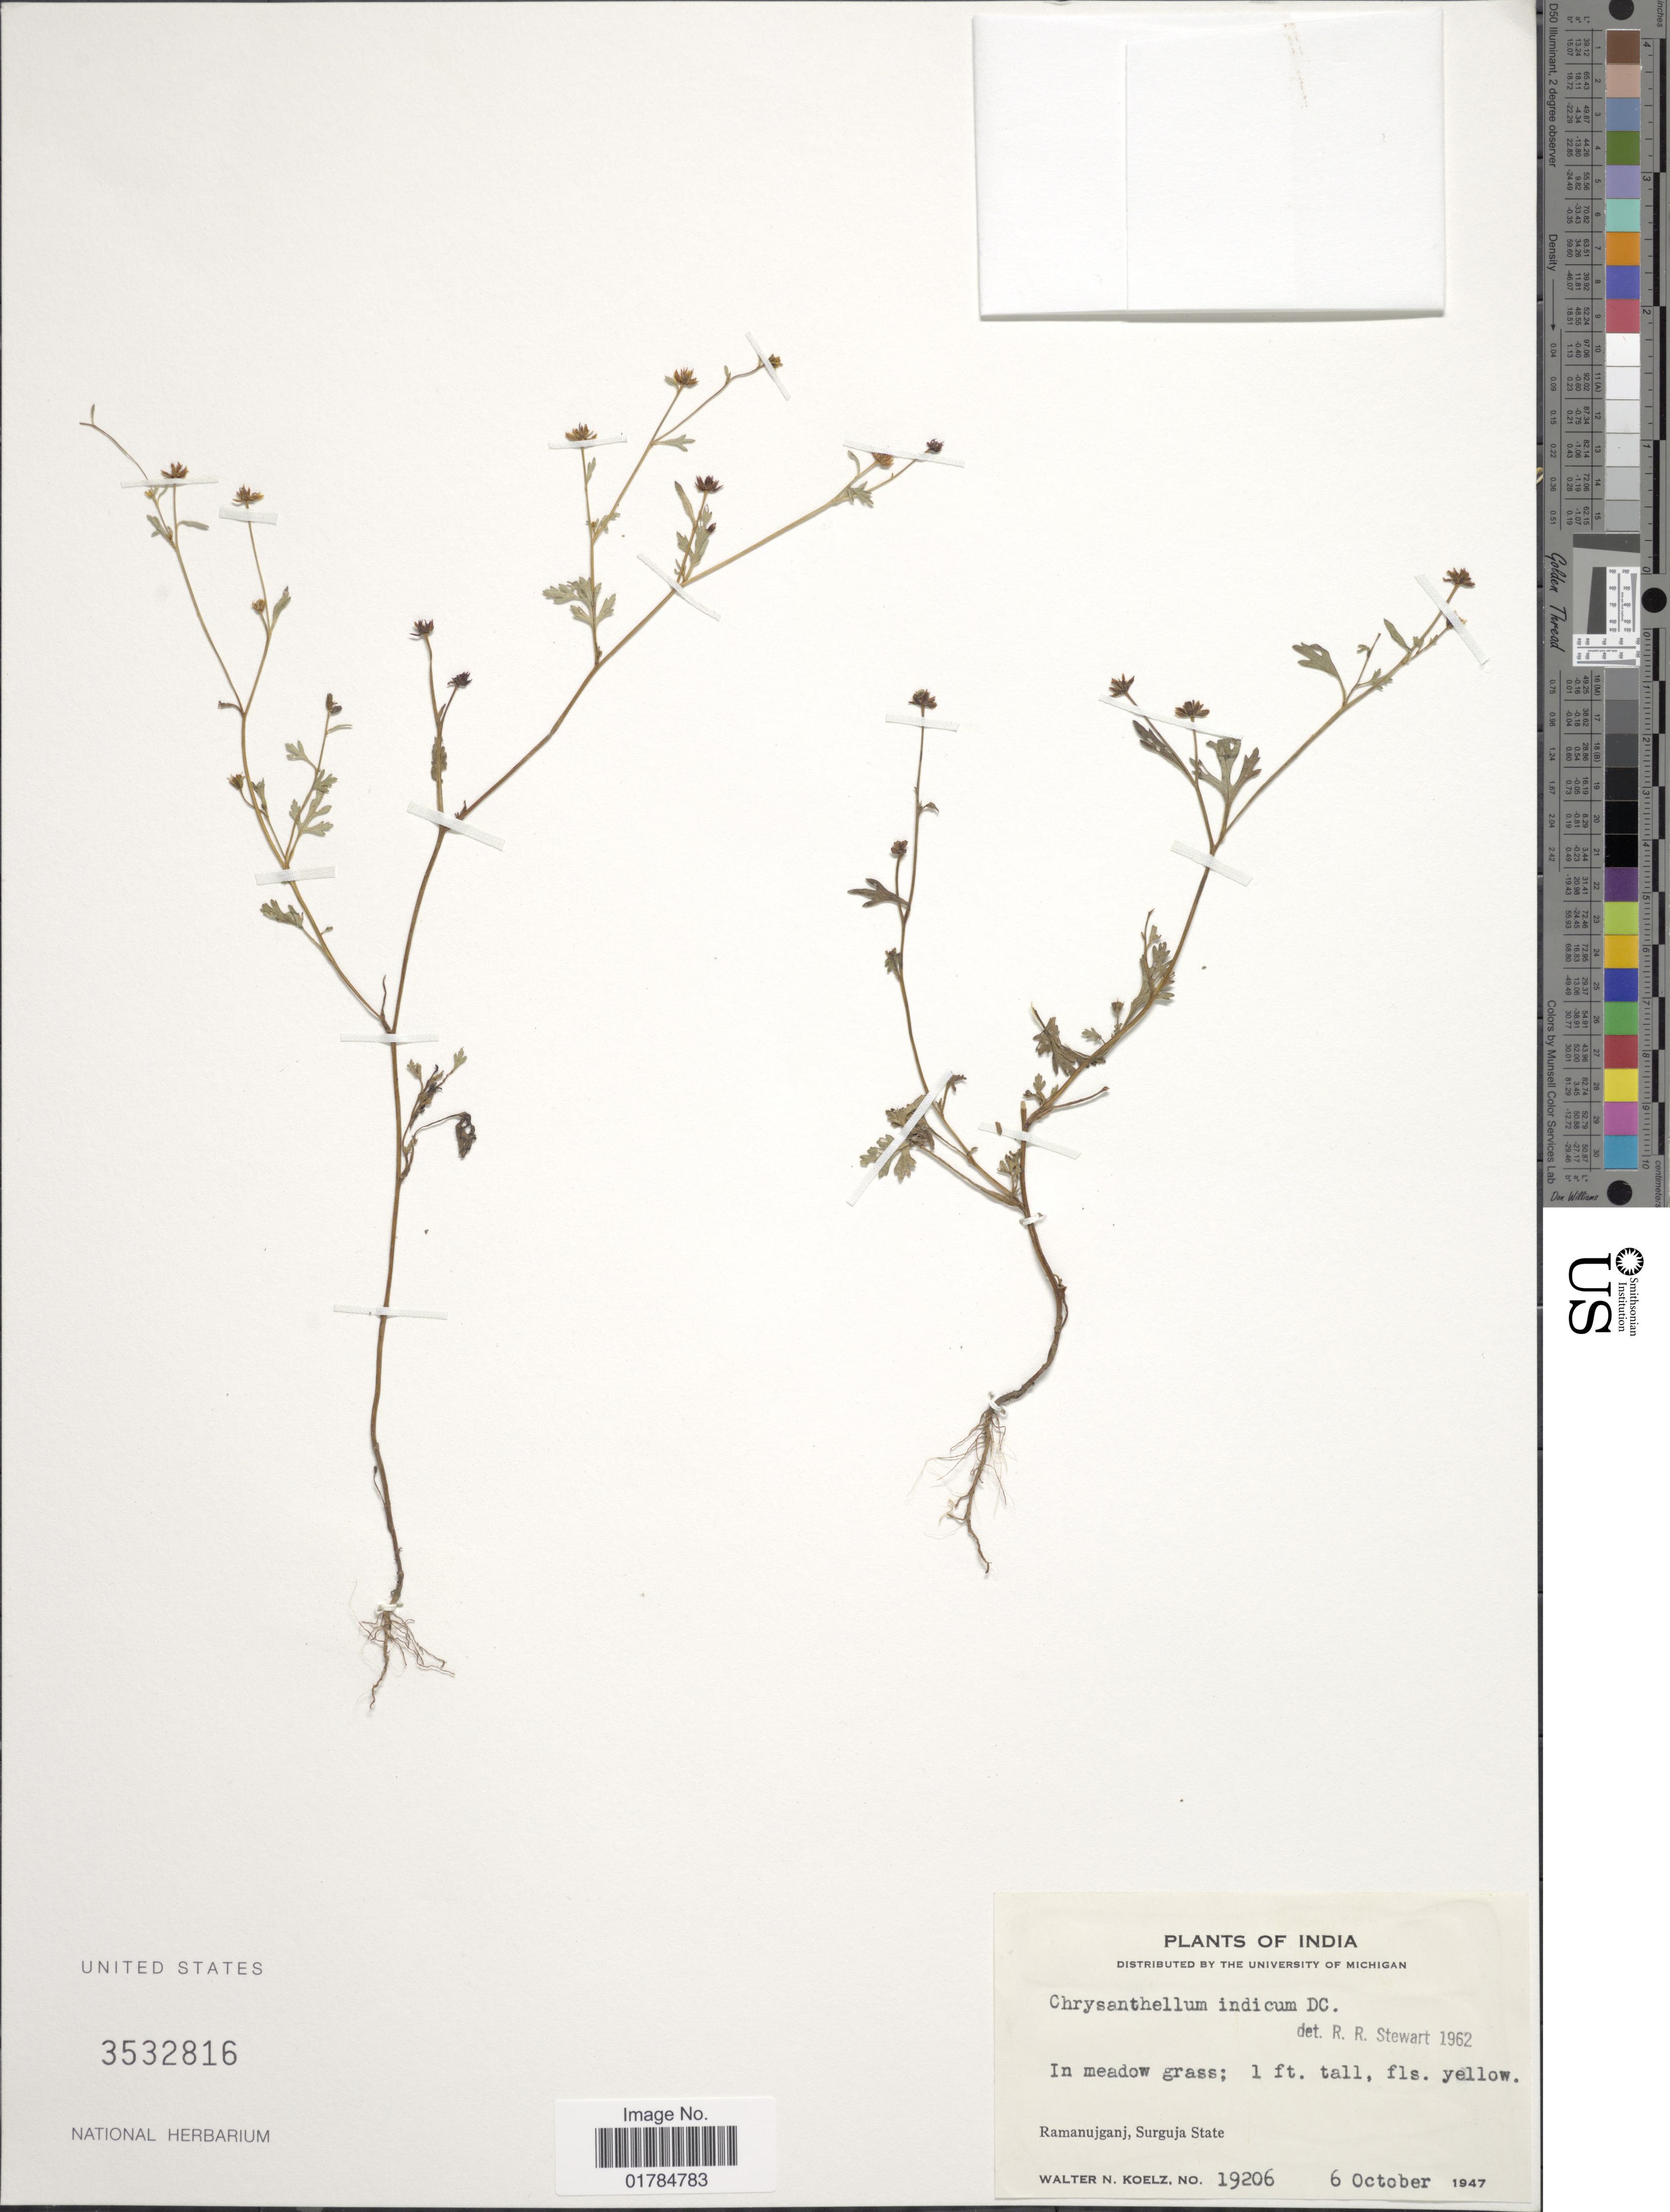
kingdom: Plantae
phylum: Tracheophyta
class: Magnoliopsida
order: Asterales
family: Asteraceae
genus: Chrysanthellum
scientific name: Chrysanthellum indicum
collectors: W. N. Koelz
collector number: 19206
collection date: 1947-10-06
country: India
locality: Ramanujagnj, Surguja State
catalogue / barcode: US 3532816